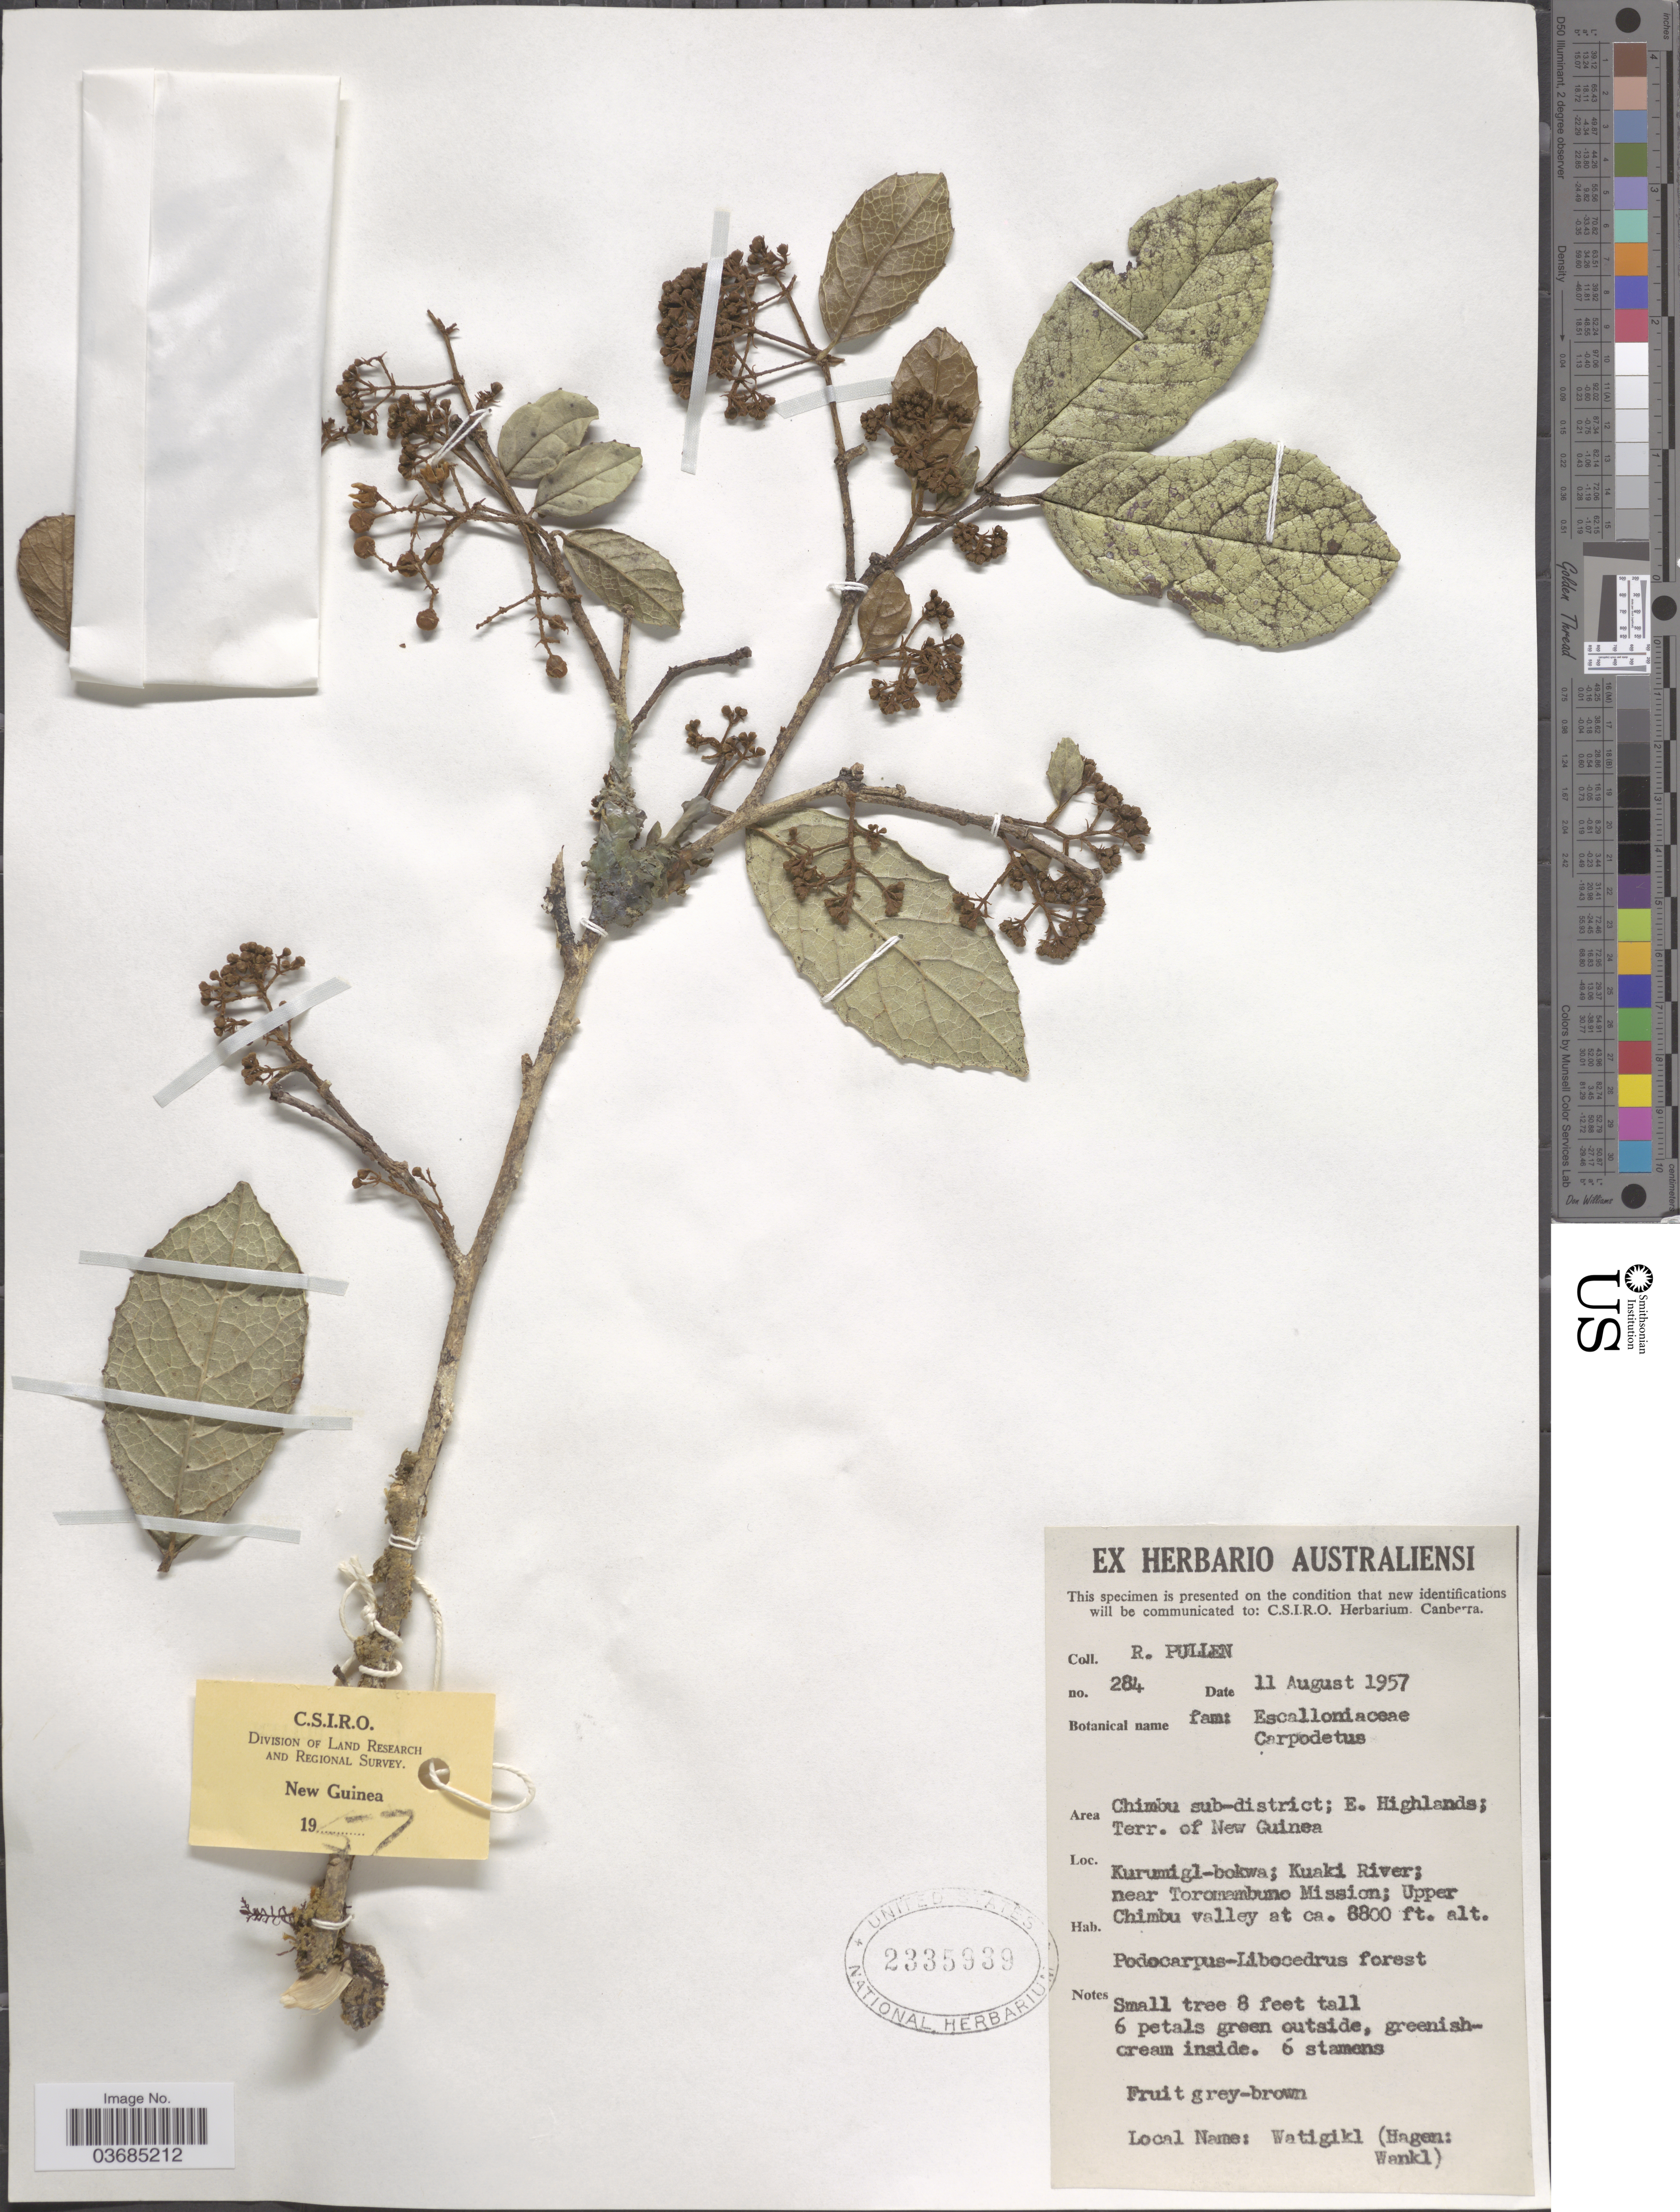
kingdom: Plantae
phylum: Tracheophyta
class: Magnoliopsida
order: Asterales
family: Rousseaceae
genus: Carpodetus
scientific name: Carpodetus sp.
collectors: R. Pullen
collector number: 284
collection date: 1957-08-11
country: Papua New Guinea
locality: C.S.I.R.O. Division of Land Research and Regional Survey New Guinea. Area Chimbu sub-district; E. Highlands; Terr. of New Guinea. Kurumigl-bokwa; Kuaki River; near Toromambuno Mission; Upper Chimbu valley.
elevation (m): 2682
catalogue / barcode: US 2335939